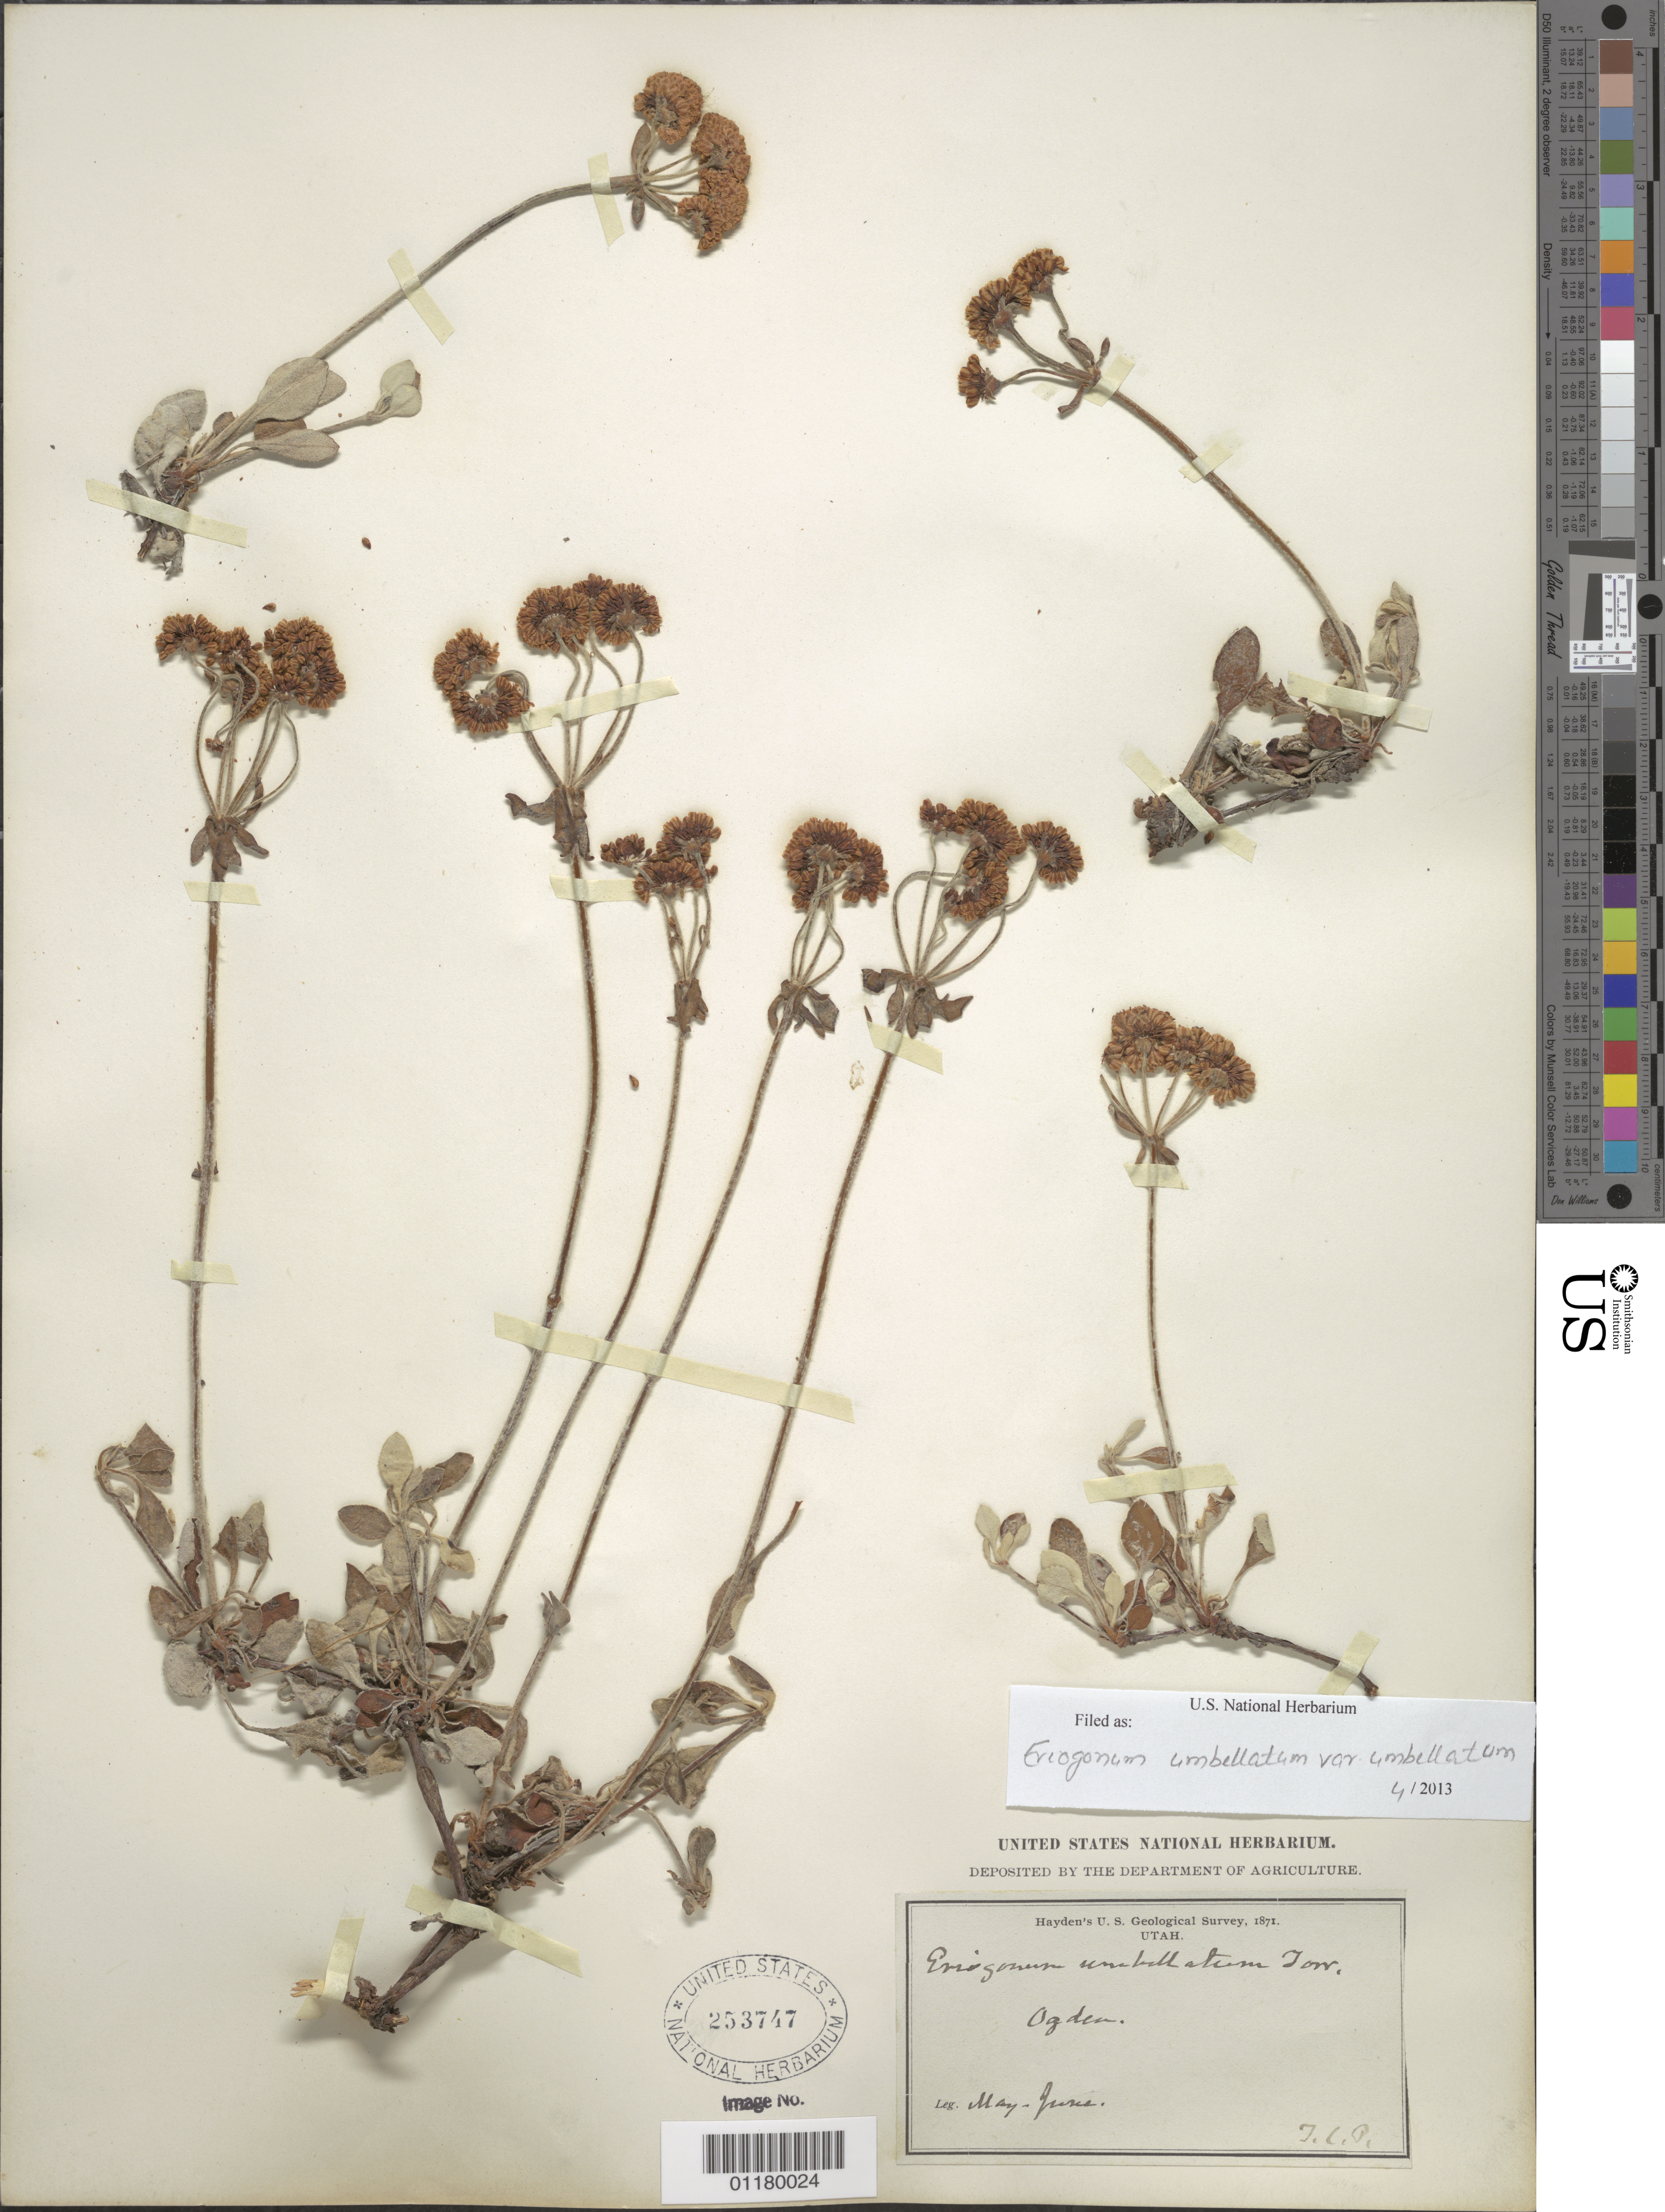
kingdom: Plantae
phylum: Tracheophyta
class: Magnoliopsida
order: Caryophyllales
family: Polygonaceae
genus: Eriogonum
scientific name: Eriogonum umbellatum var. umbellatum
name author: Torr.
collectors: T. C. Porter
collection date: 1871-05/1871-06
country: United States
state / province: Utah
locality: Ogden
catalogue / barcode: US 253747